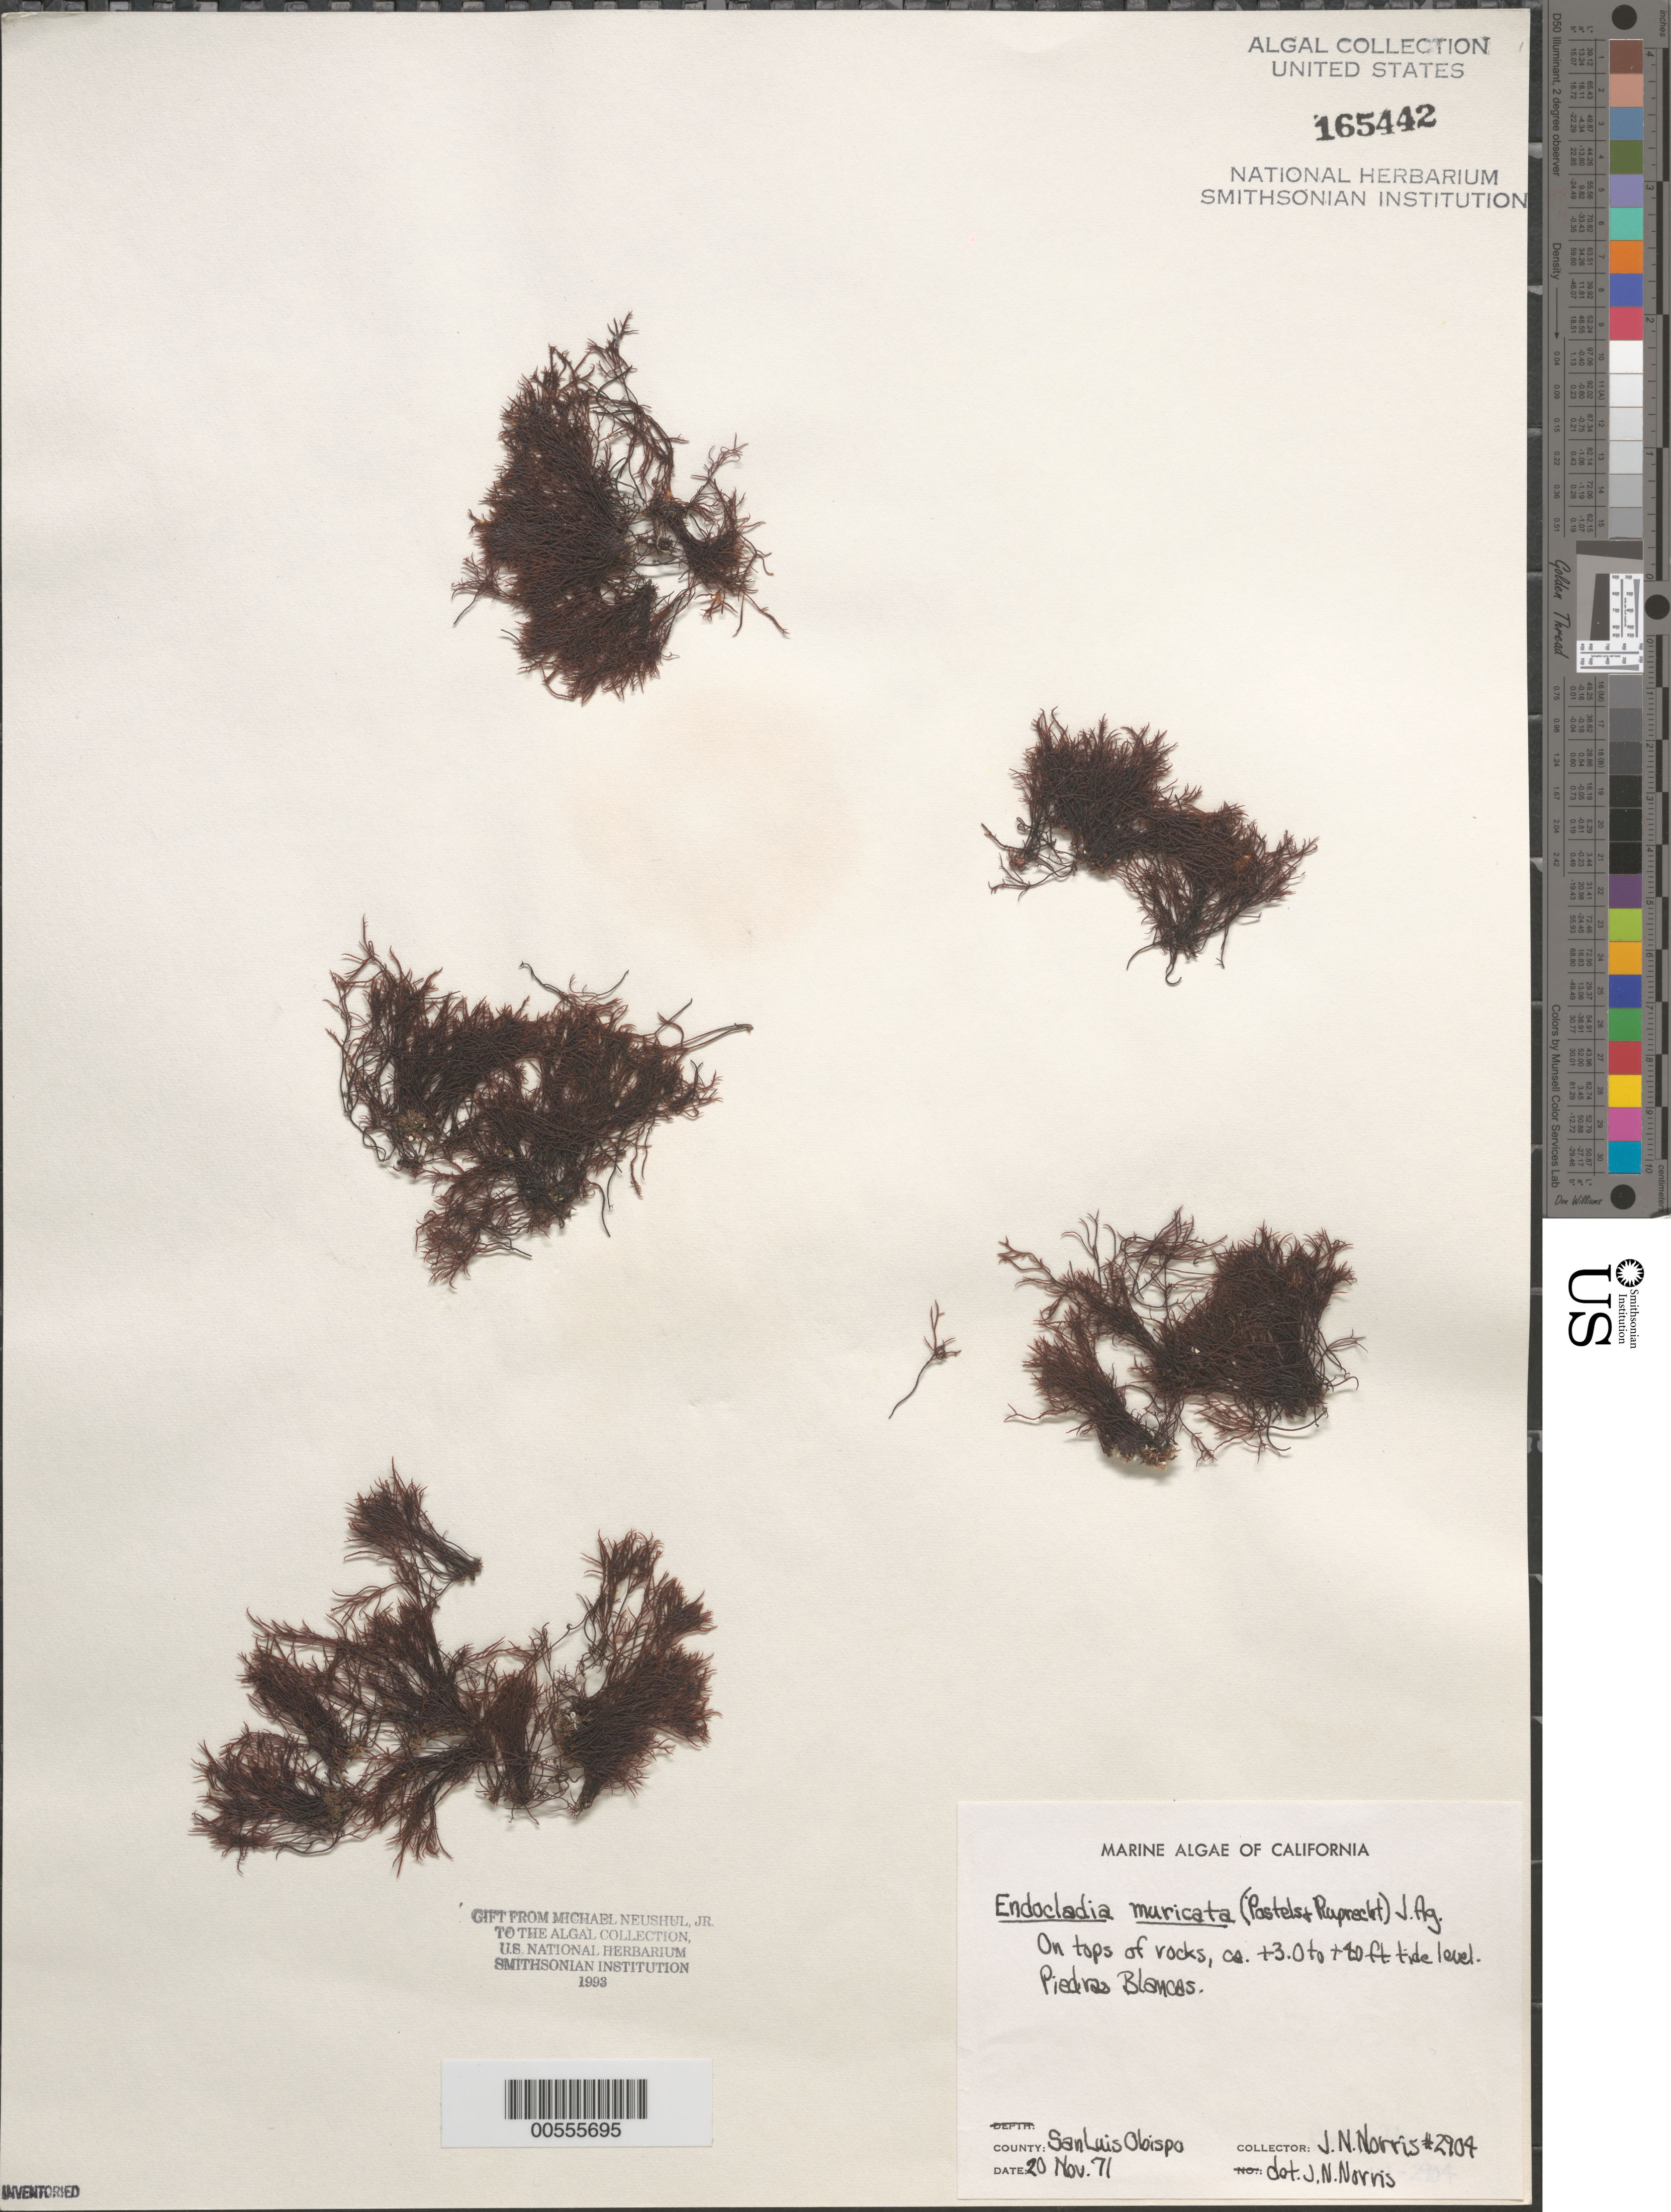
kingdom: Plantae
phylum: Rhodophyta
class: Florideophyceae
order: Gigartinales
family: Endocladiaceae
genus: Endocladia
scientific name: Endocladia muricata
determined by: Norris, James N.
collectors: J. N. Norris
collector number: JN-2904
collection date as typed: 20 Nov 1971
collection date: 1971-11-20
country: United States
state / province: California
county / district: San Luis Obispo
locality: Piedras Blancas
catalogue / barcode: US 165442